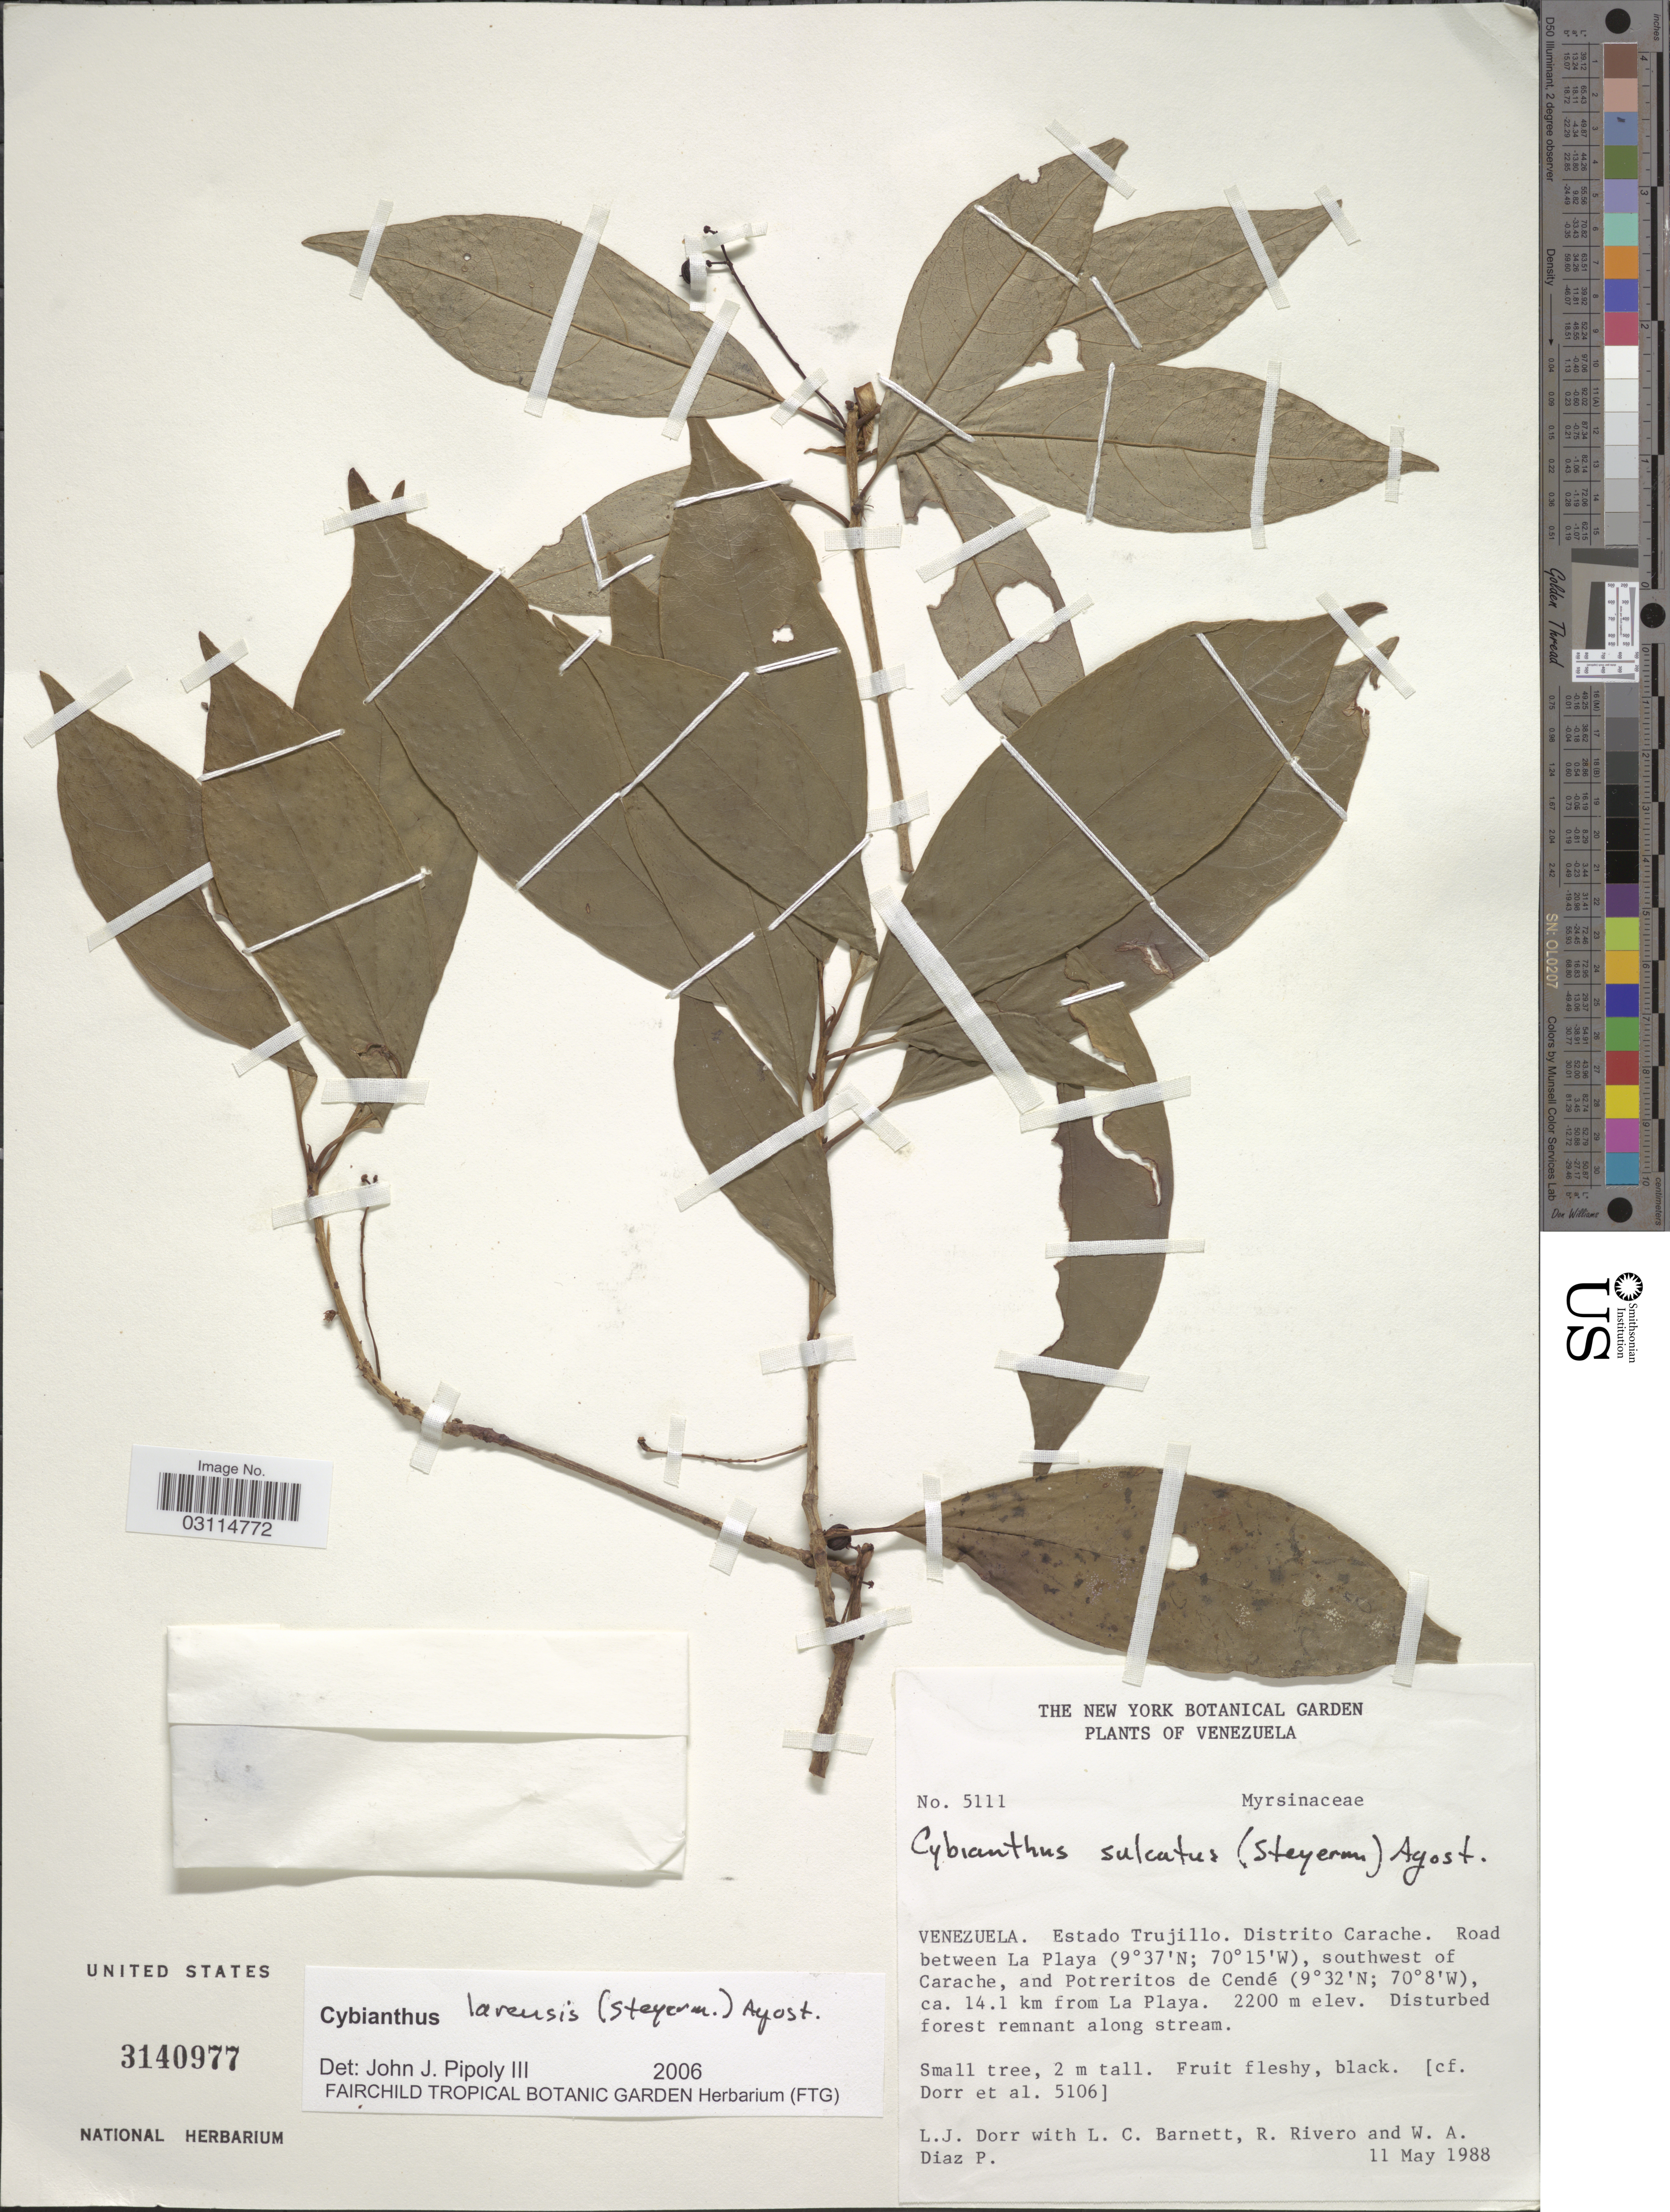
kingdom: Plantae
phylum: Tracheophyta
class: Magnoliopsida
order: Ericales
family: Primulaceae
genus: Cybianthus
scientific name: Cybianthus larensis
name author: (Steyerm.) G. Agostini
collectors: L. J. Dorr, L. C. Barnett, R. Rivero & W. Díaz P.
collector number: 5111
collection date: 1988-05-11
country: Venezuela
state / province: Trujillo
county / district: Carache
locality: Road between La Playa, SW of Carache, and Potreritos de Cendé, ca. 14 km from La Playa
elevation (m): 2200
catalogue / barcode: US 3140977